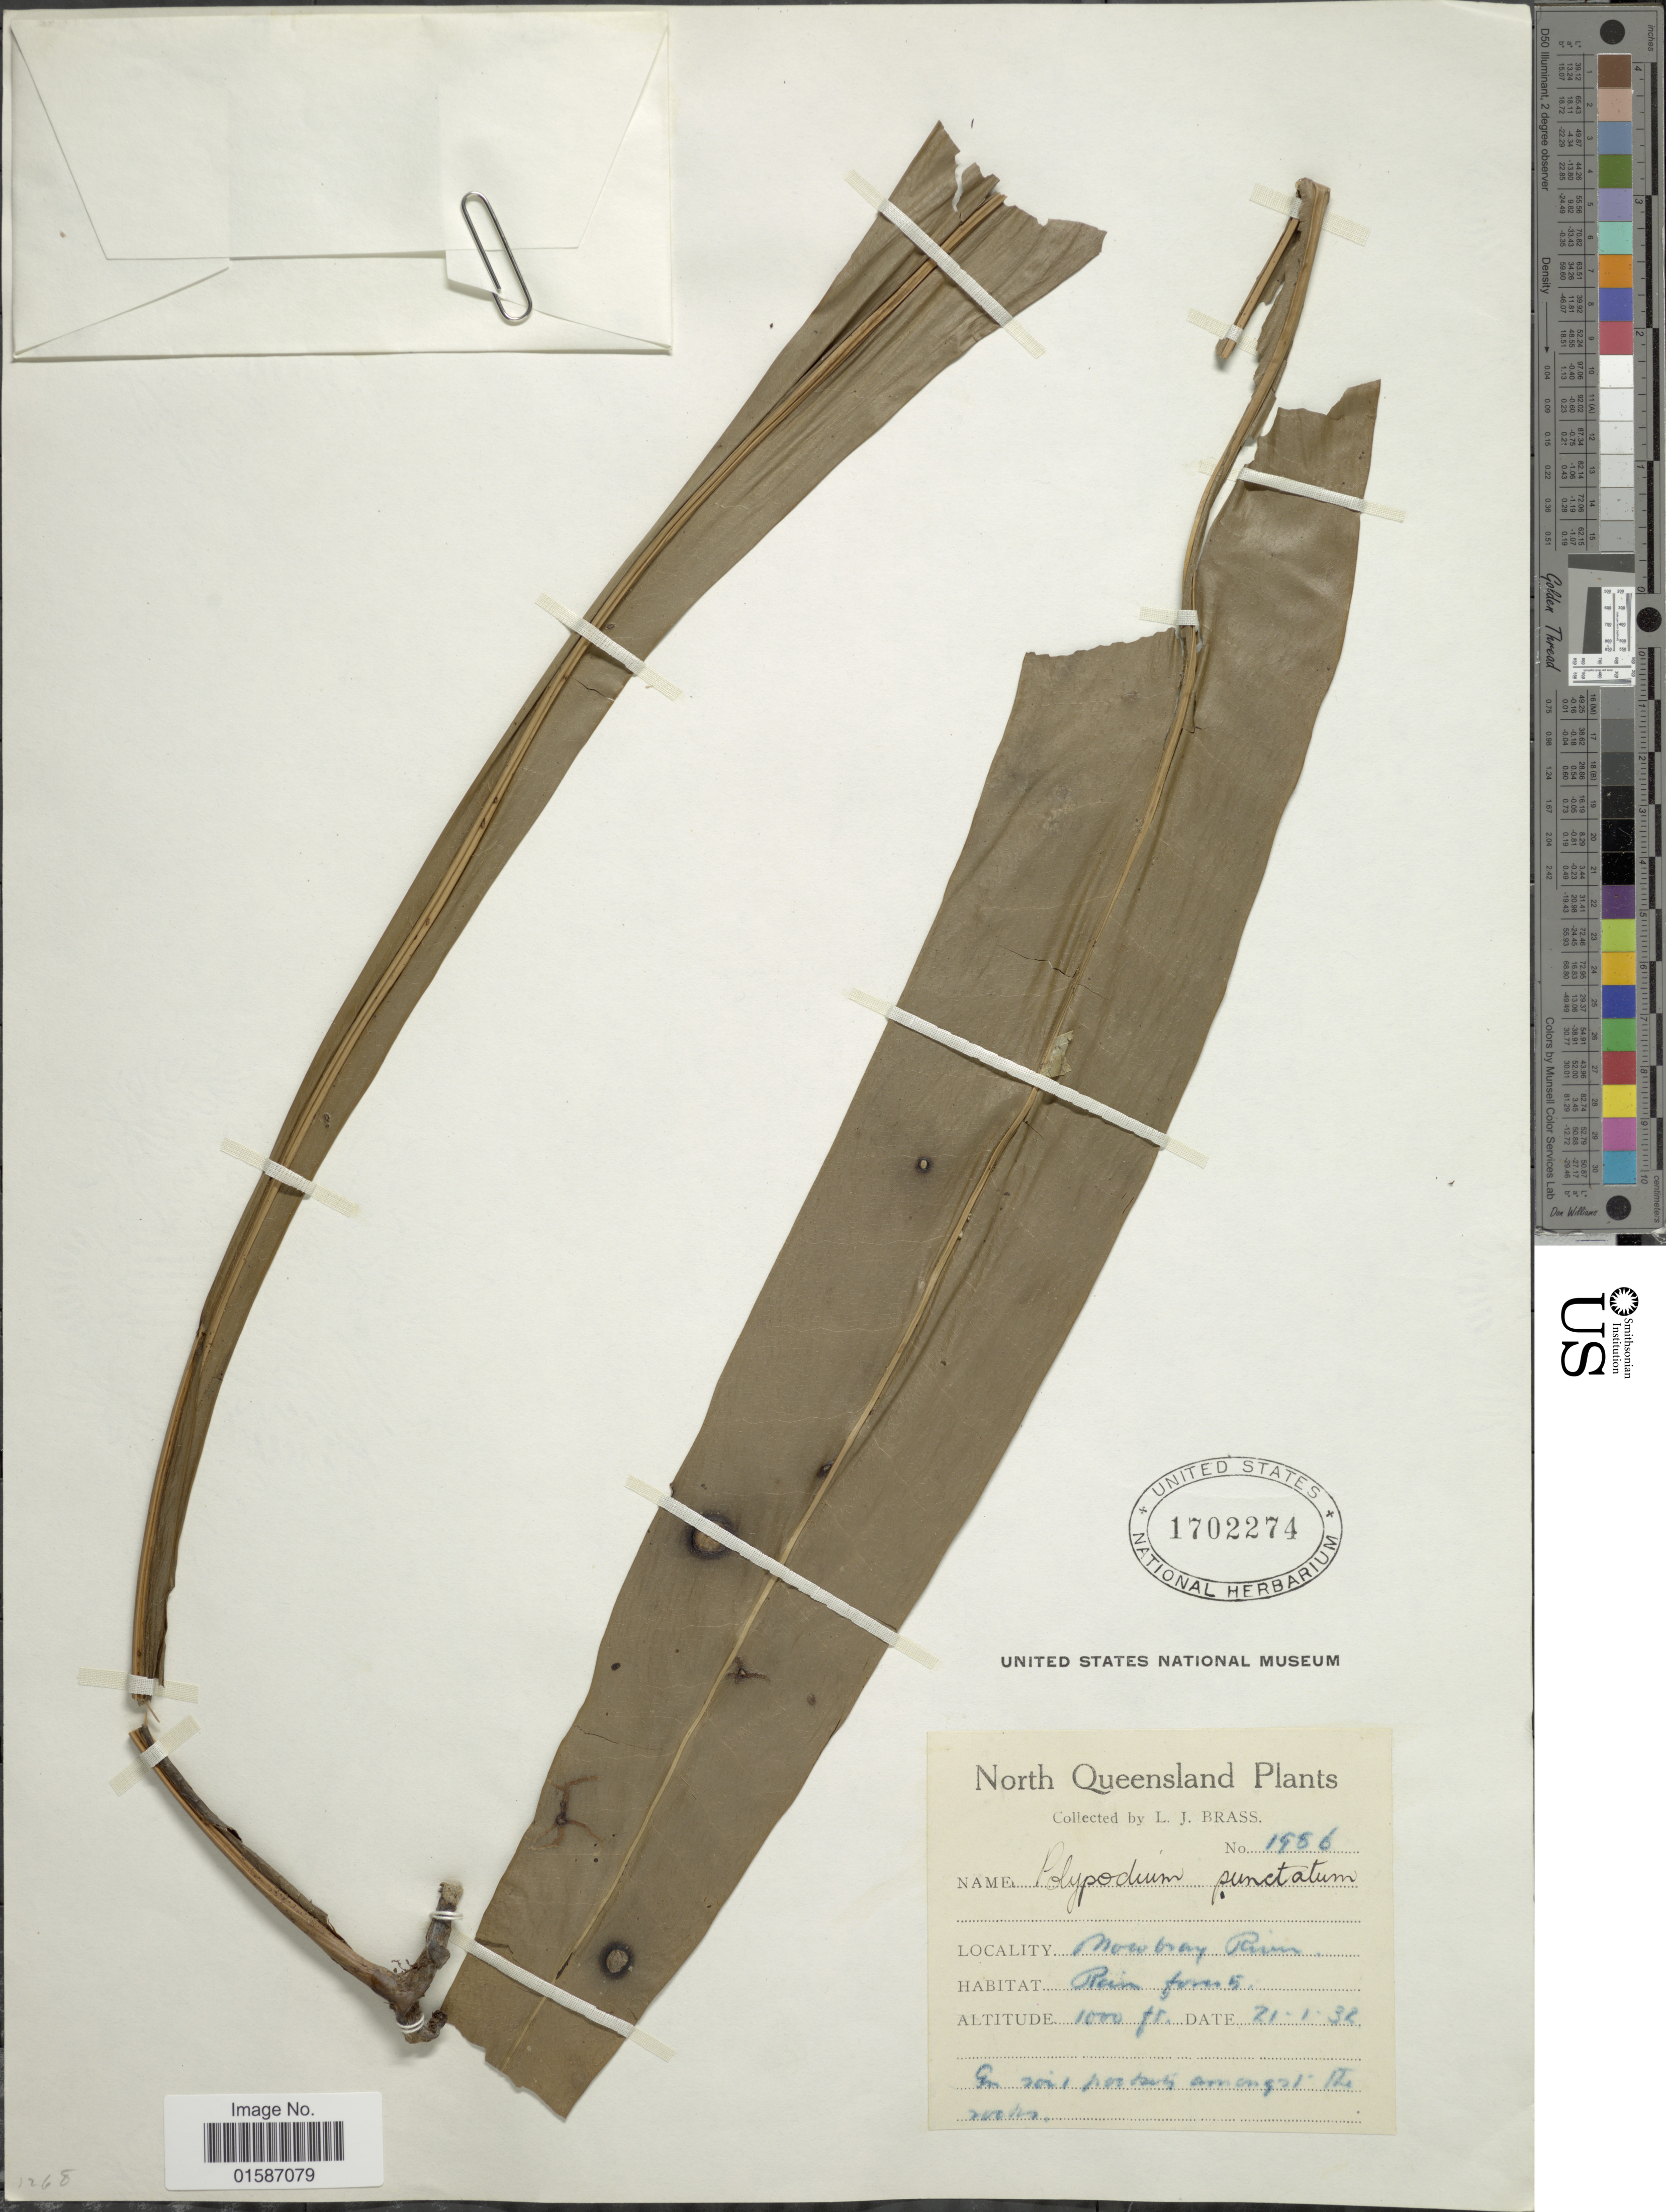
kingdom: Plantae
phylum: Tracheophyta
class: Polypodiopsida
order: Polypodiales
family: Polypodiaceae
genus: Microsorum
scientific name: Microsorum punctatum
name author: (L.) Copel.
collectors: L. J. Brass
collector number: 1956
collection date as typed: Transcribed d/m/y: 21/1/32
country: Australia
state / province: Queensland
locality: North Queensland, Mowbray River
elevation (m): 305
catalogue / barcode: US 1702274